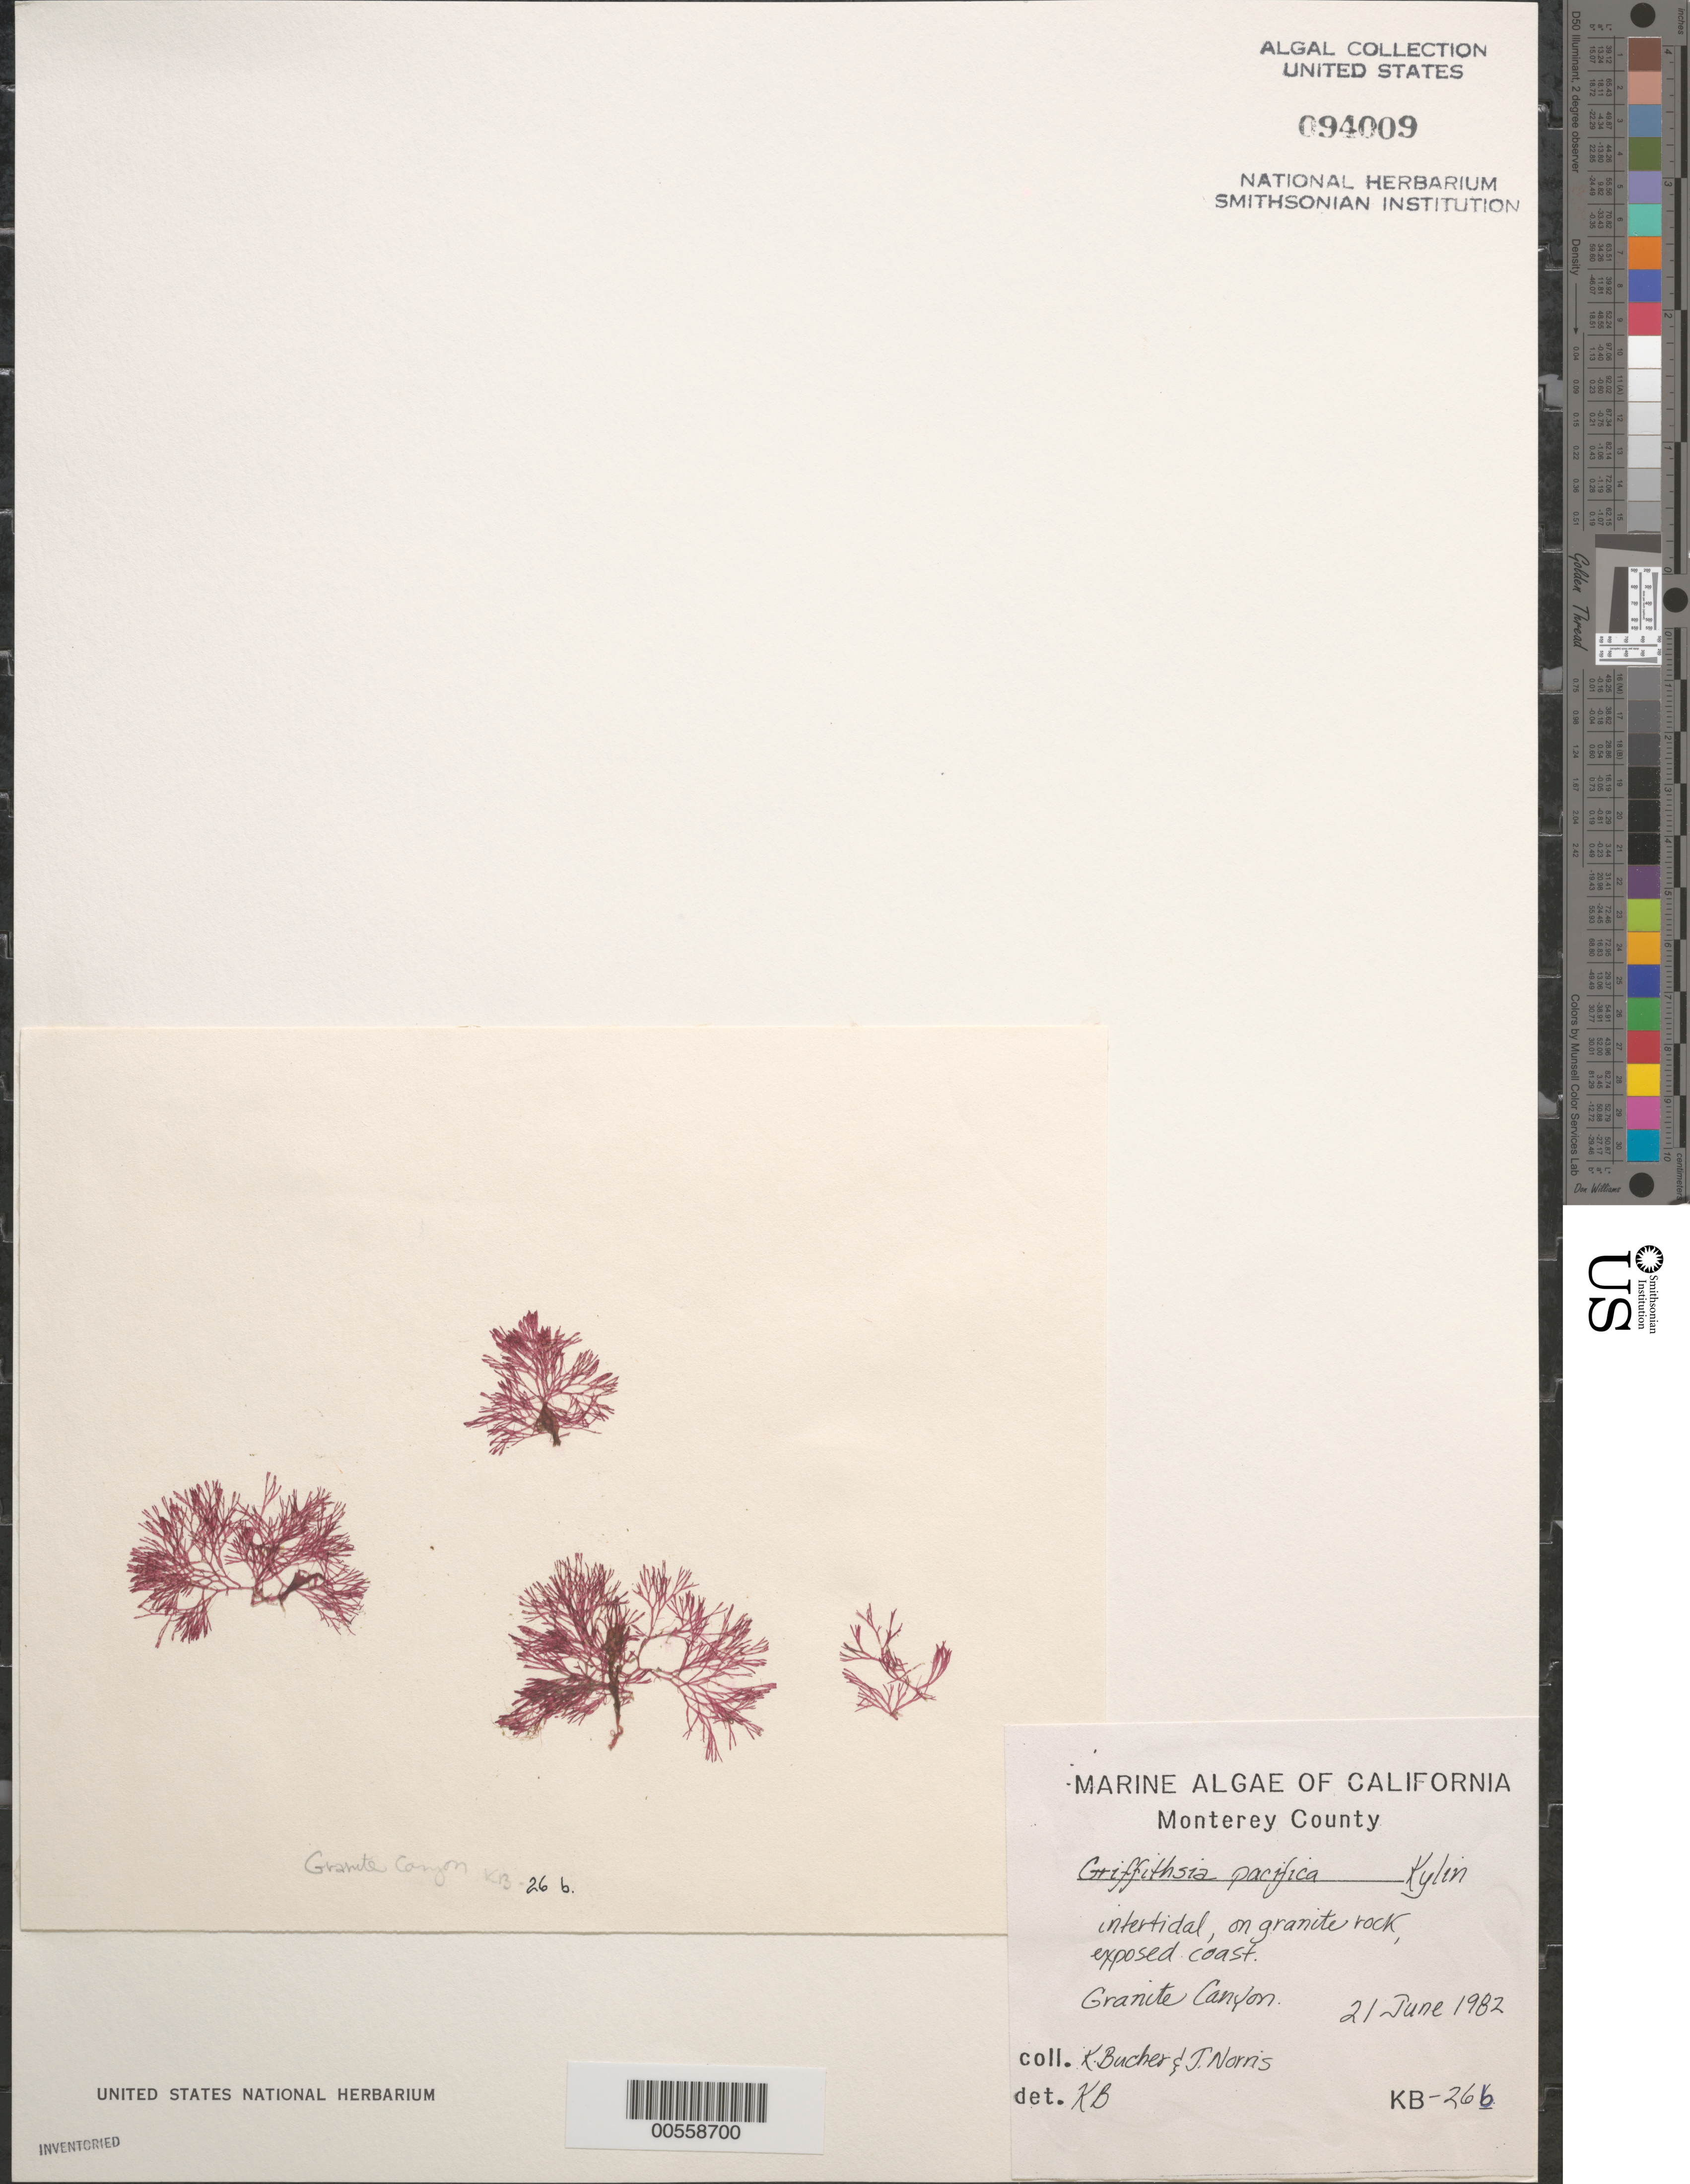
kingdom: Plantae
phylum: Rhodophyta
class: Florideophyceae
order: Ceramiales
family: Wrangeliaceae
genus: Griffithsia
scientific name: Griffithsia pacifica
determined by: Bucher, Katina E.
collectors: K. E. Bucher & J. N. Norris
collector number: KB-26b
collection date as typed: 21 Jun 1982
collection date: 1982-06-21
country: United States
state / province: California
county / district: Monterey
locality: Granite Canyon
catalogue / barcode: US 94009